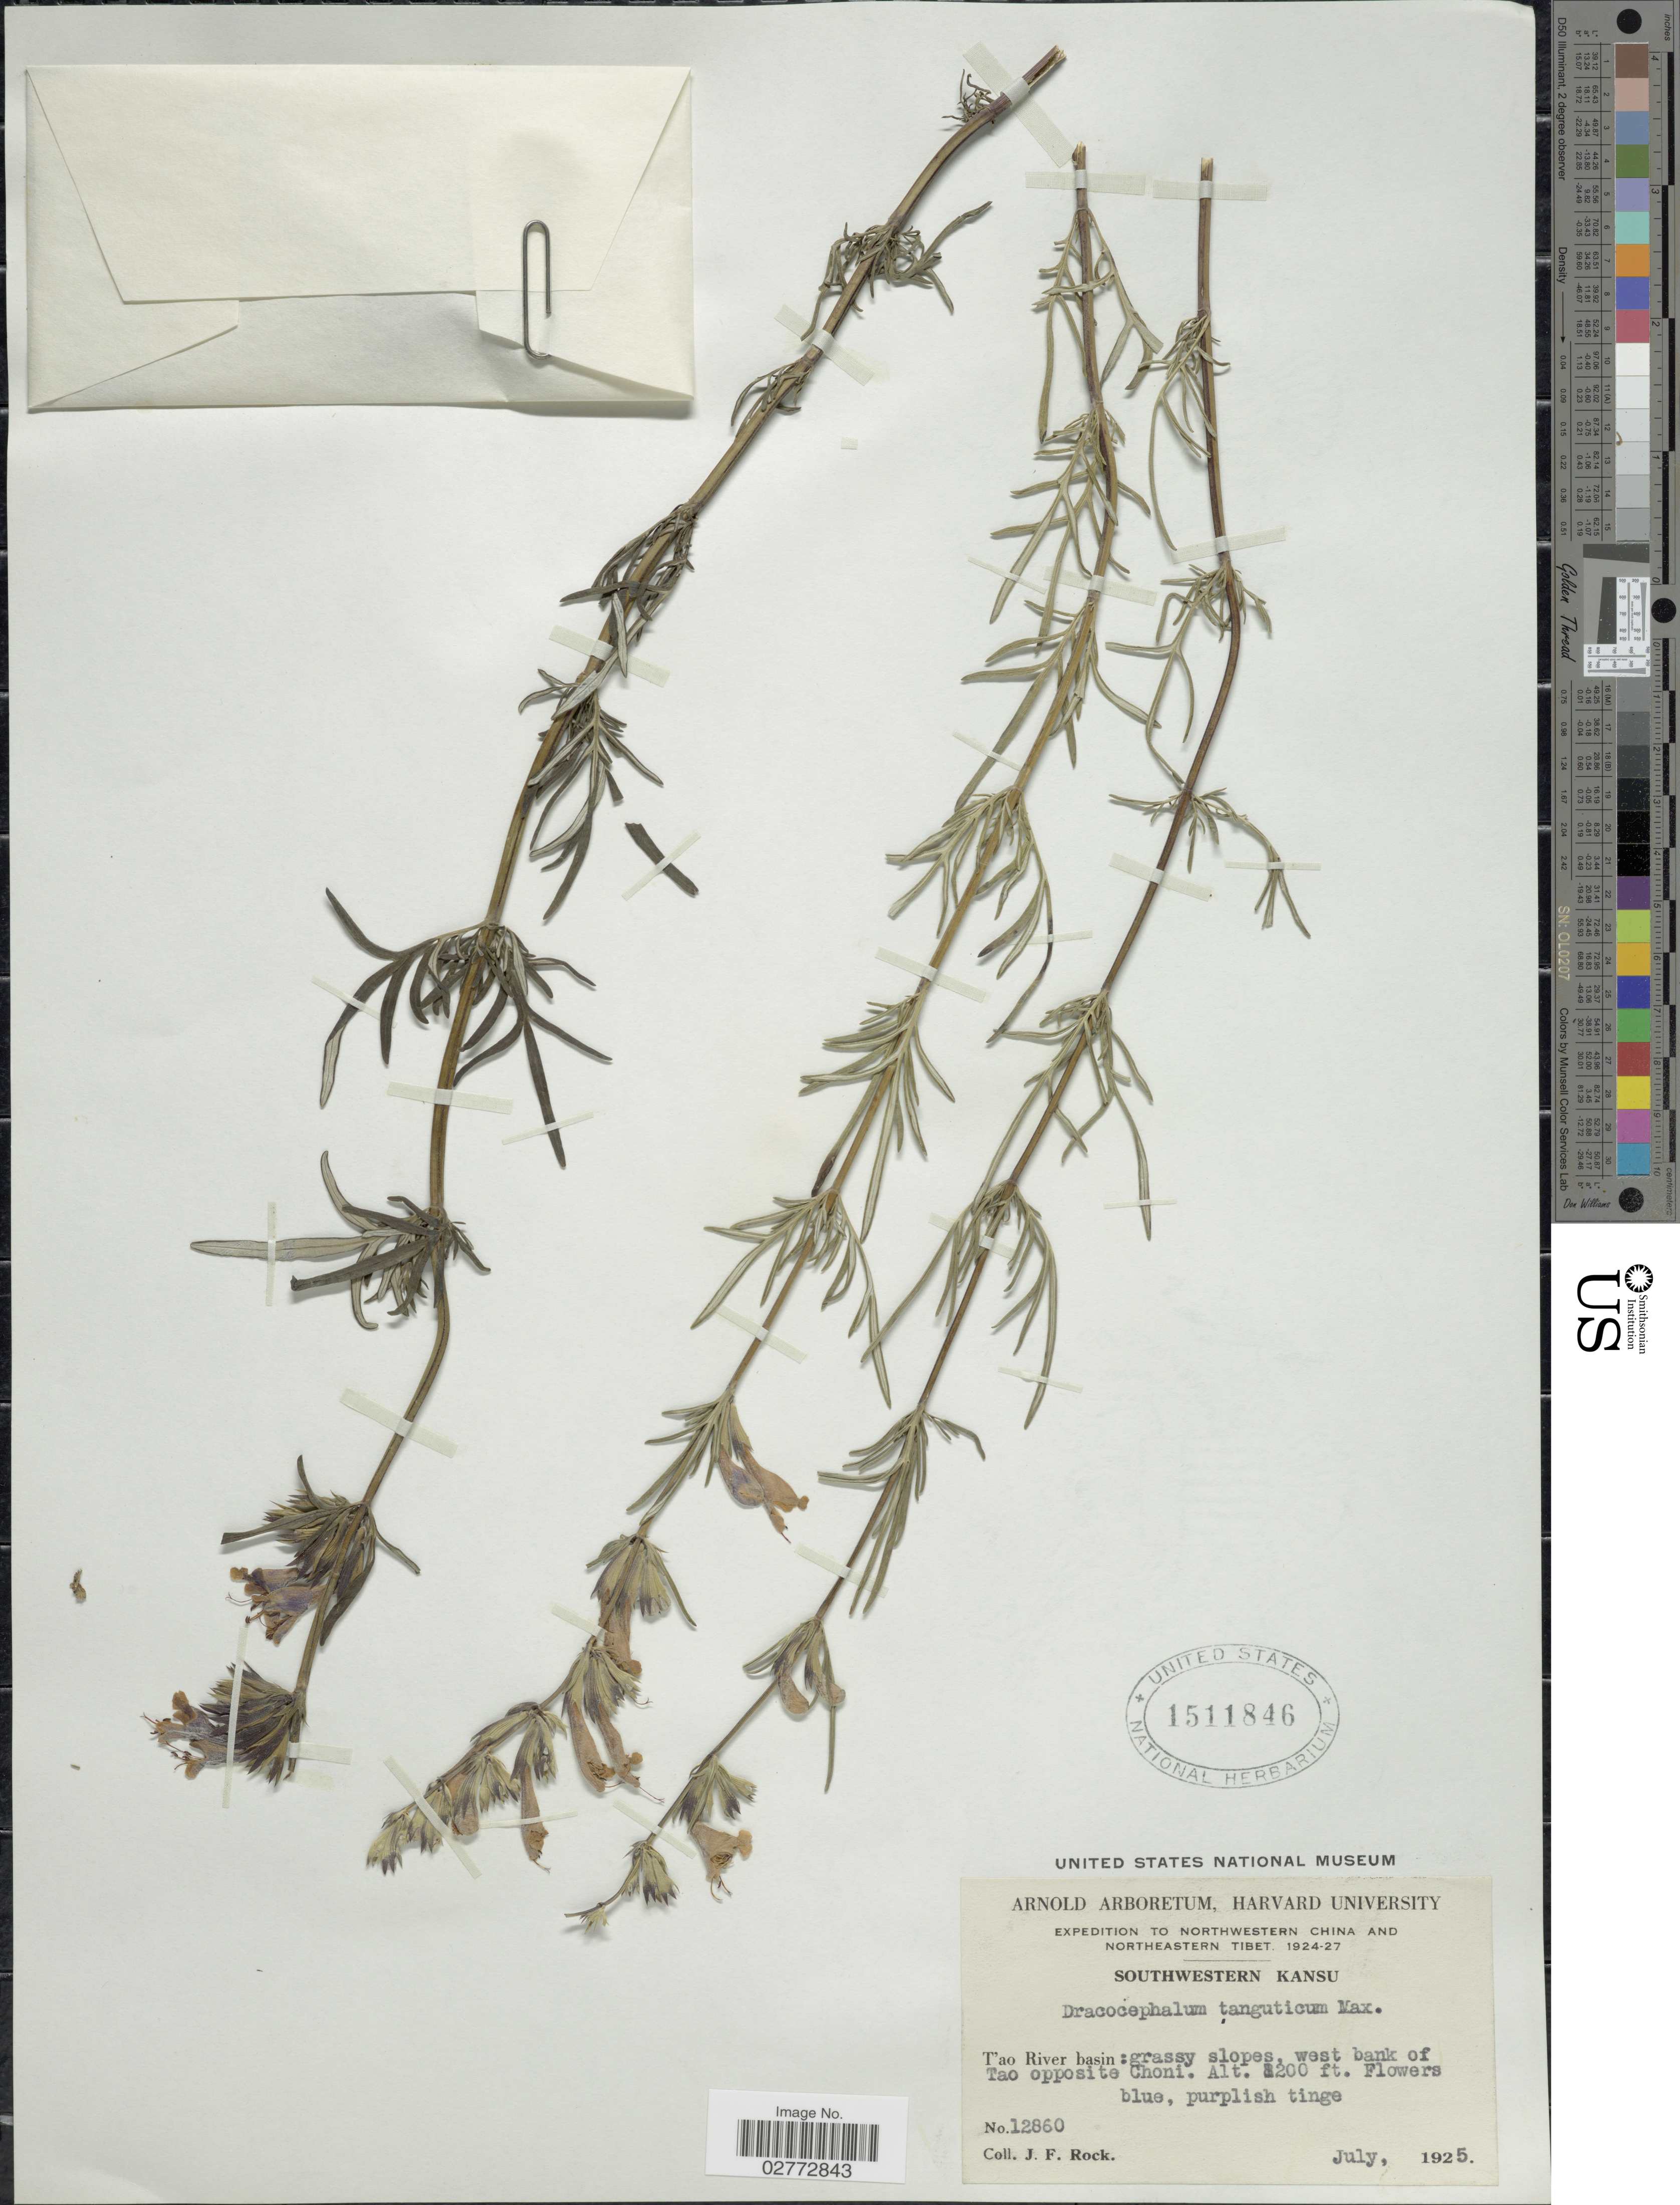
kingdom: Plantae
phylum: Tracheophyta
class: Magnoliopsida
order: Lamiales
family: Lamiaceae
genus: Dracocephalum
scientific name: Dracocephalum tanguticum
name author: Maxim.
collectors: J. Rock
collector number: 12860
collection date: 1925-07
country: China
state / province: Gansu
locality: Northwestern China and Northeastern Tibet. Southwestern Kansu. T'ao River basin, grassy slopes, west bank of Tao opposite Choni.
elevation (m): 61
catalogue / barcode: US 1511846